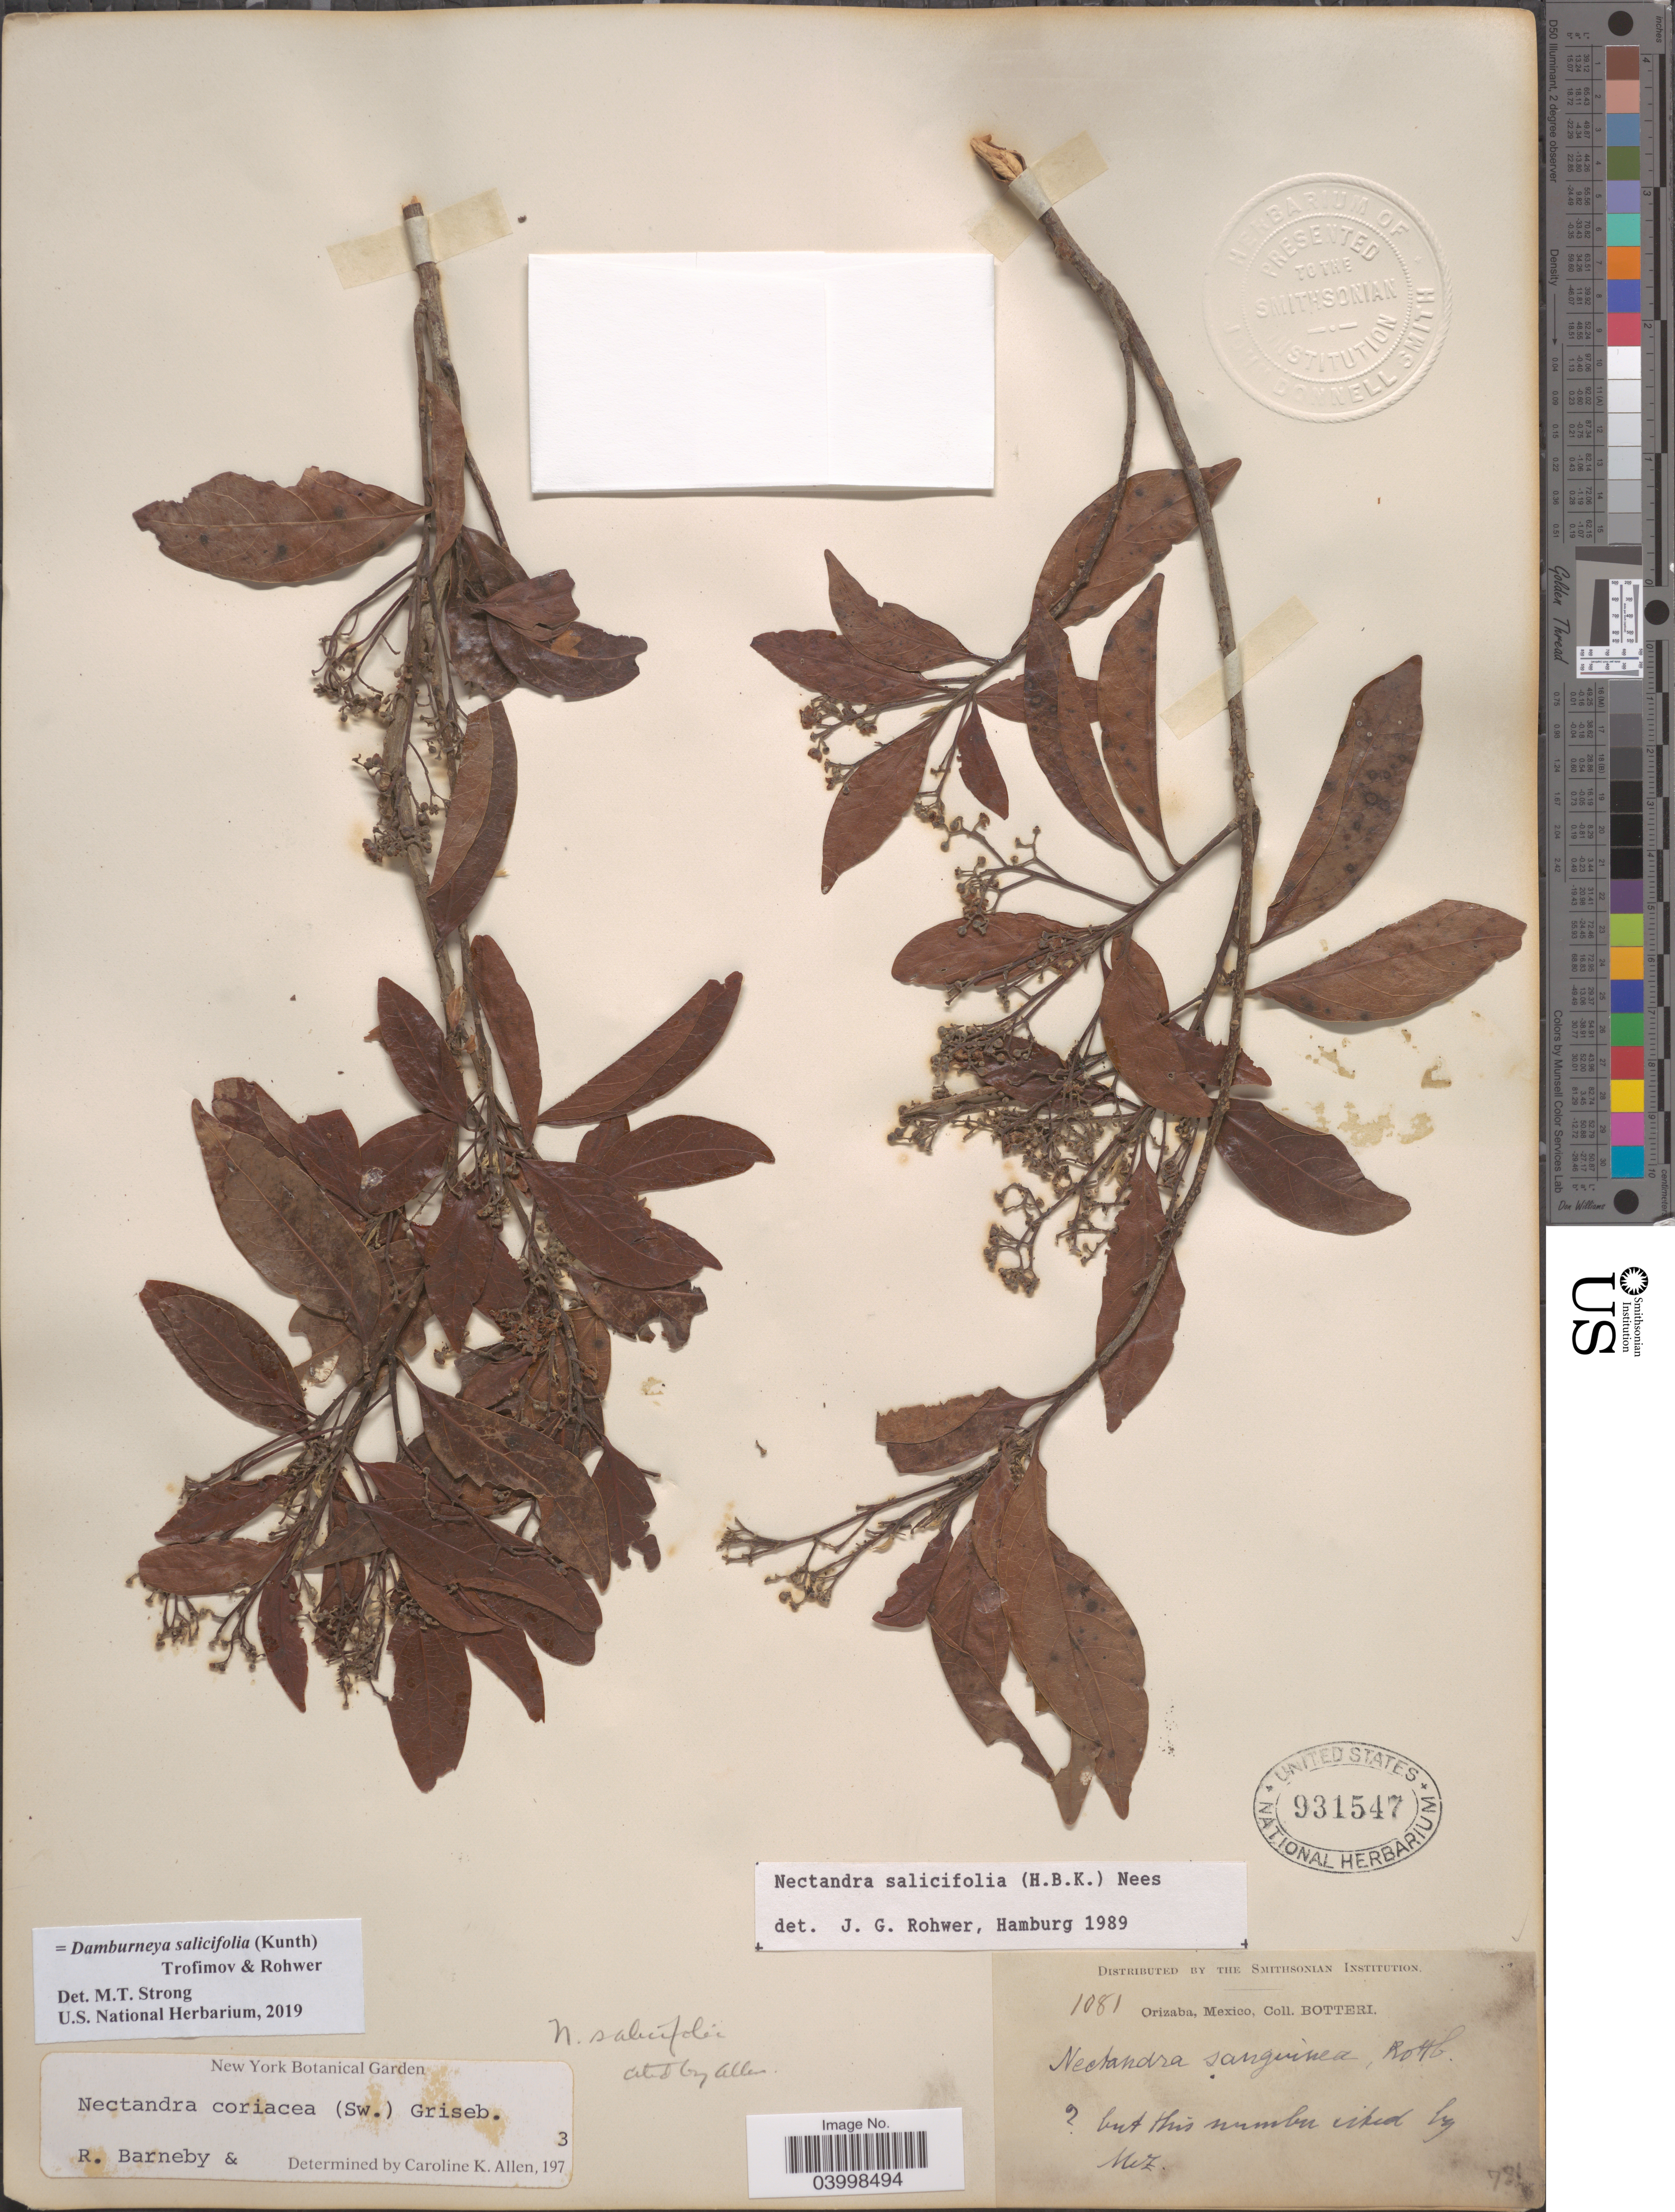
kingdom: Plantae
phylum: Tracheophyta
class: Magnoliopsida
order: Laurales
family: Lauraceae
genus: Damburneya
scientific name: Damburneya salicifolia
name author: (Kunth) Trofimov & Rohwer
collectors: -. Botteri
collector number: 1081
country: Mexico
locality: Orizaba.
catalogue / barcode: US 931547